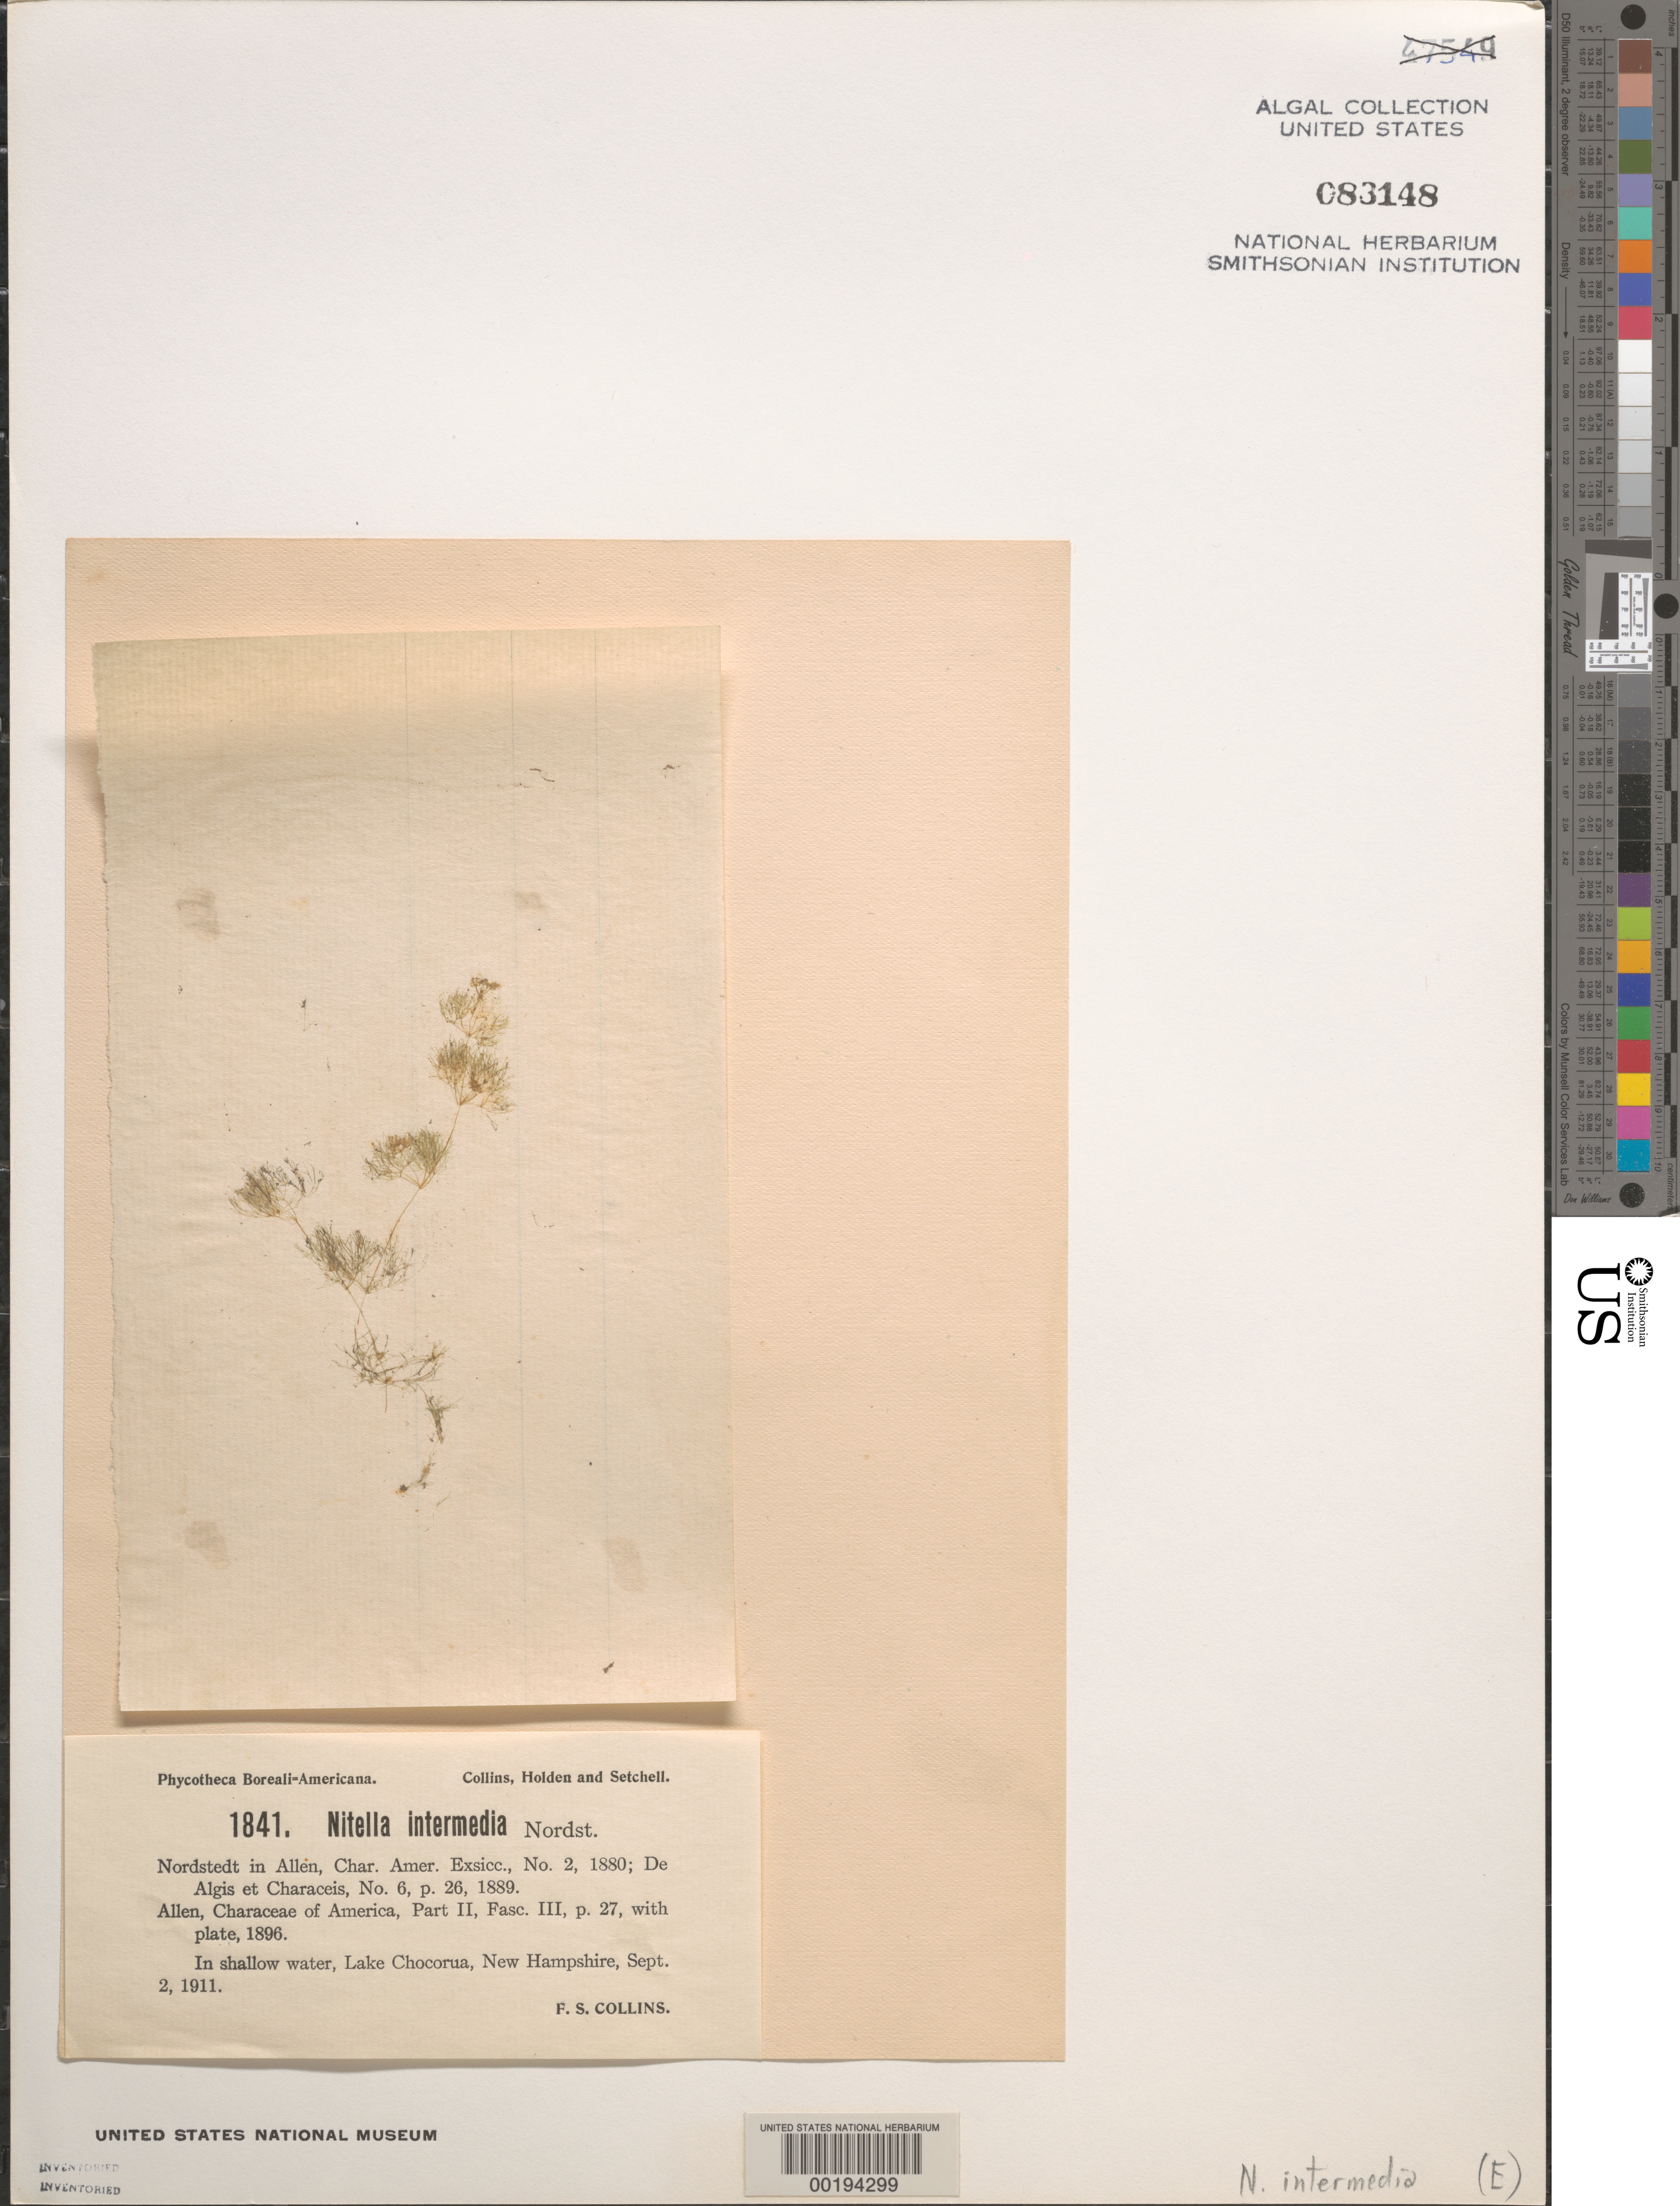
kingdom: Plantae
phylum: Charophyta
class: Charophyceae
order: Charales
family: Characeae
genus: Nitella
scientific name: Nitella intermedia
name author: Nordstedt in Allen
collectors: F. Collins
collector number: PB-A 1841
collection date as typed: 02 Sep 1911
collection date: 1911-09-02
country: United States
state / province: New Hampshire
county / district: Carroll County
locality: Lake Chocorua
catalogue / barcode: US 83148